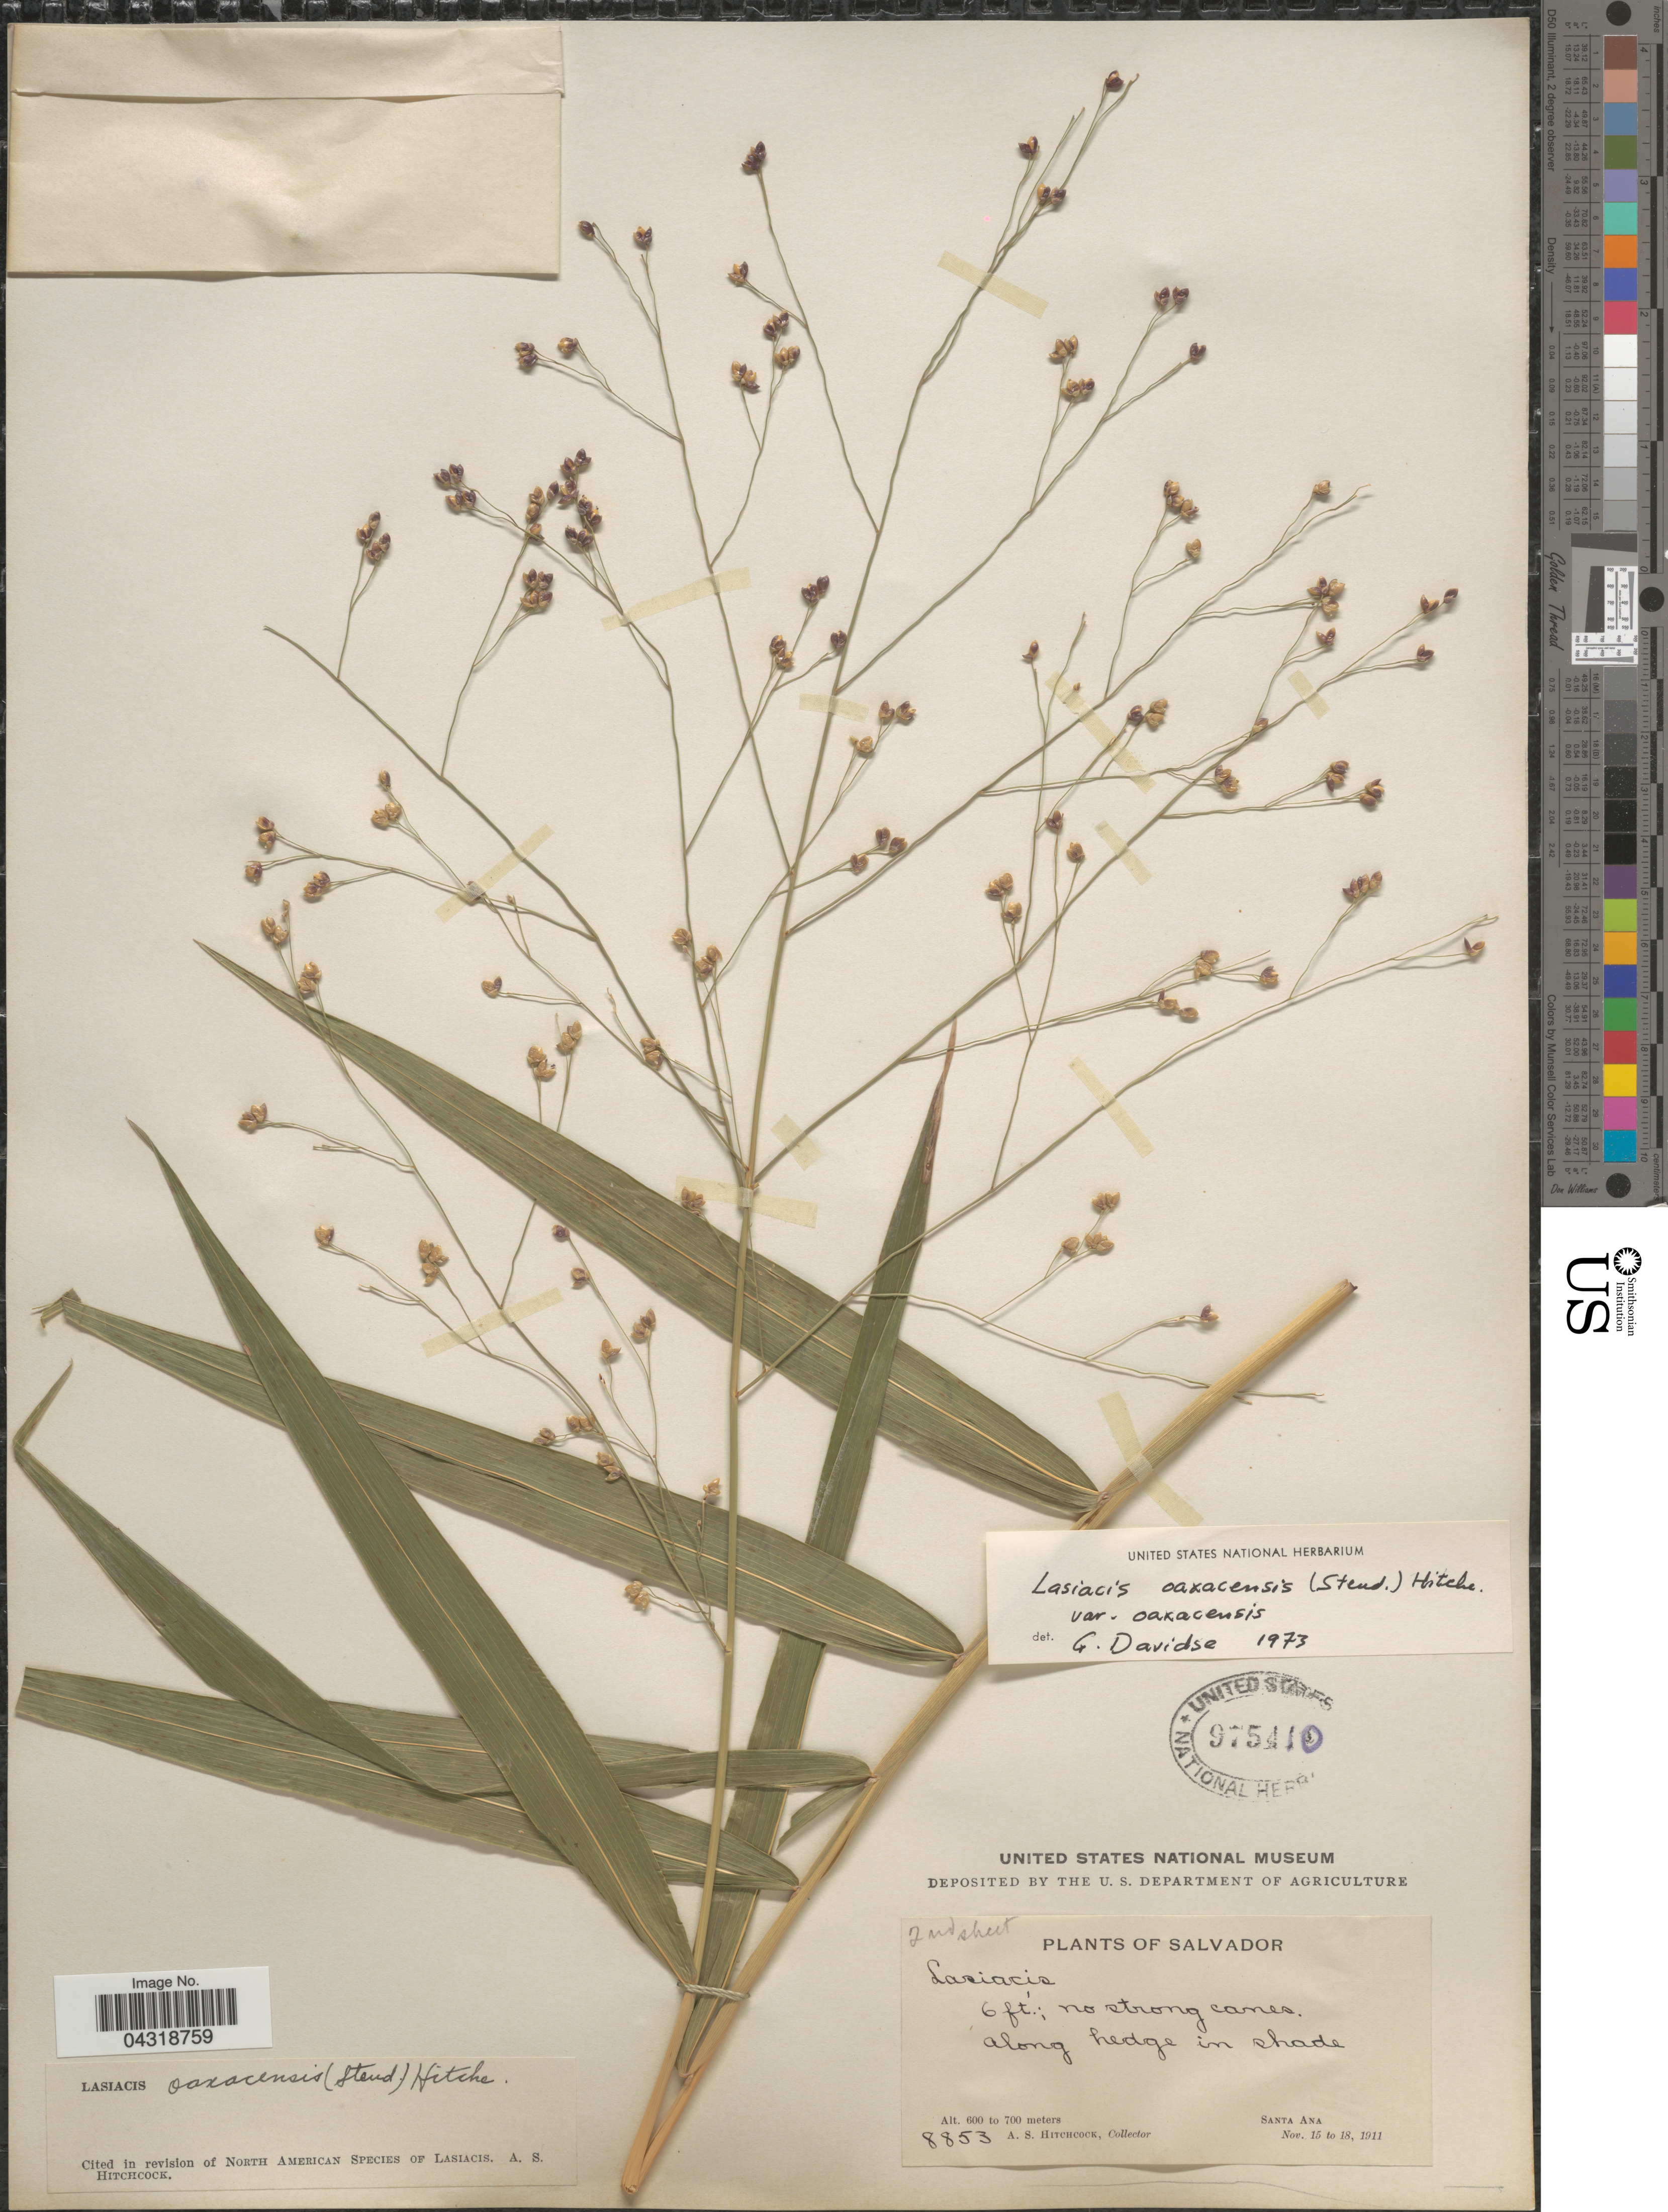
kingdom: Plantae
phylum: Tracheophyta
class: Liliopsida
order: Poales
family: Poaceae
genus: Lasiacis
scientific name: Lasiacis oaxacensis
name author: (Steud.) Hitchc.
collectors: A. S. Hitchcock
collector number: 8853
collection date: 1911-11-15/1911-11-18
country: El Salvador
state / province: Santa Ana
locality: Along hedge in shade.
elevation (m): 600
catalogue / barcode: US 975410